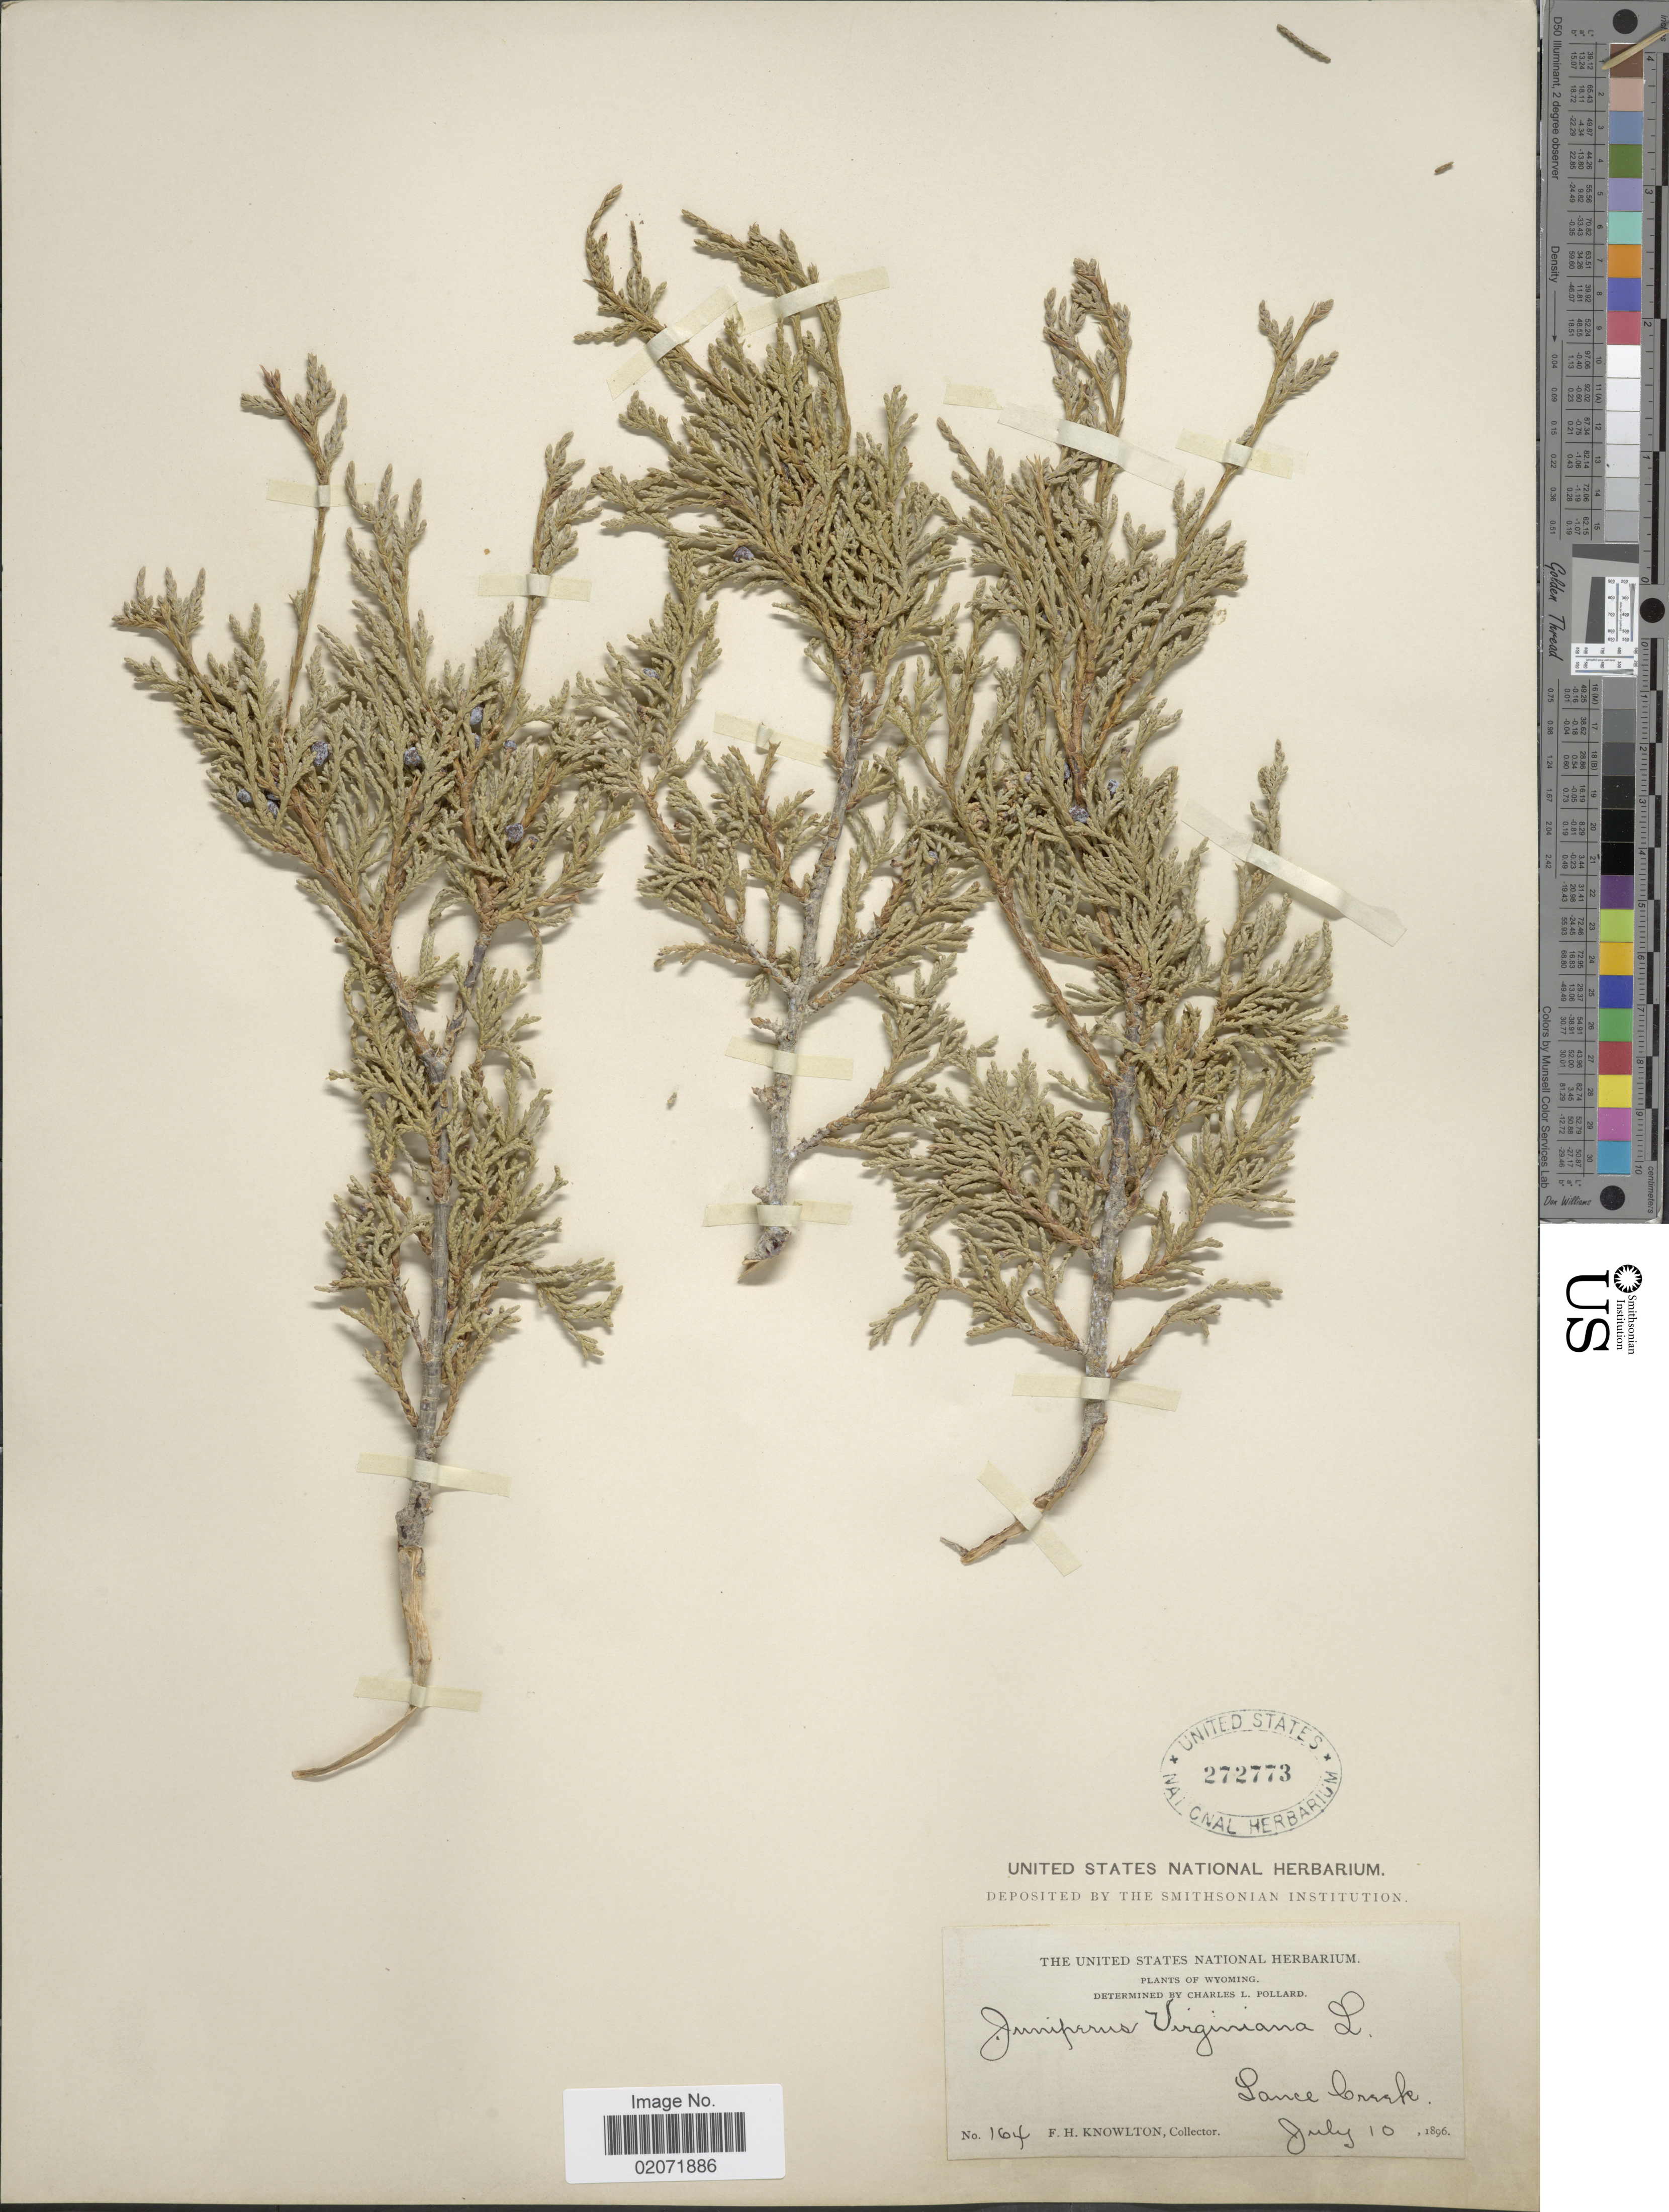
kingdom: Plantae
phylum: Tracheophyta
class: Pinopsida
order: Pinales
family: Cupressaceae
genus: Juniperus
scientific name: Juniperus scopulorum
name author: Sarg.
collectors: F. H. Knowlton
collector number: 164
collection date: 1896-07-10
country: United States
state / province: Wyoming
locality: Lance Creek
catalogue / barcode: US 272773